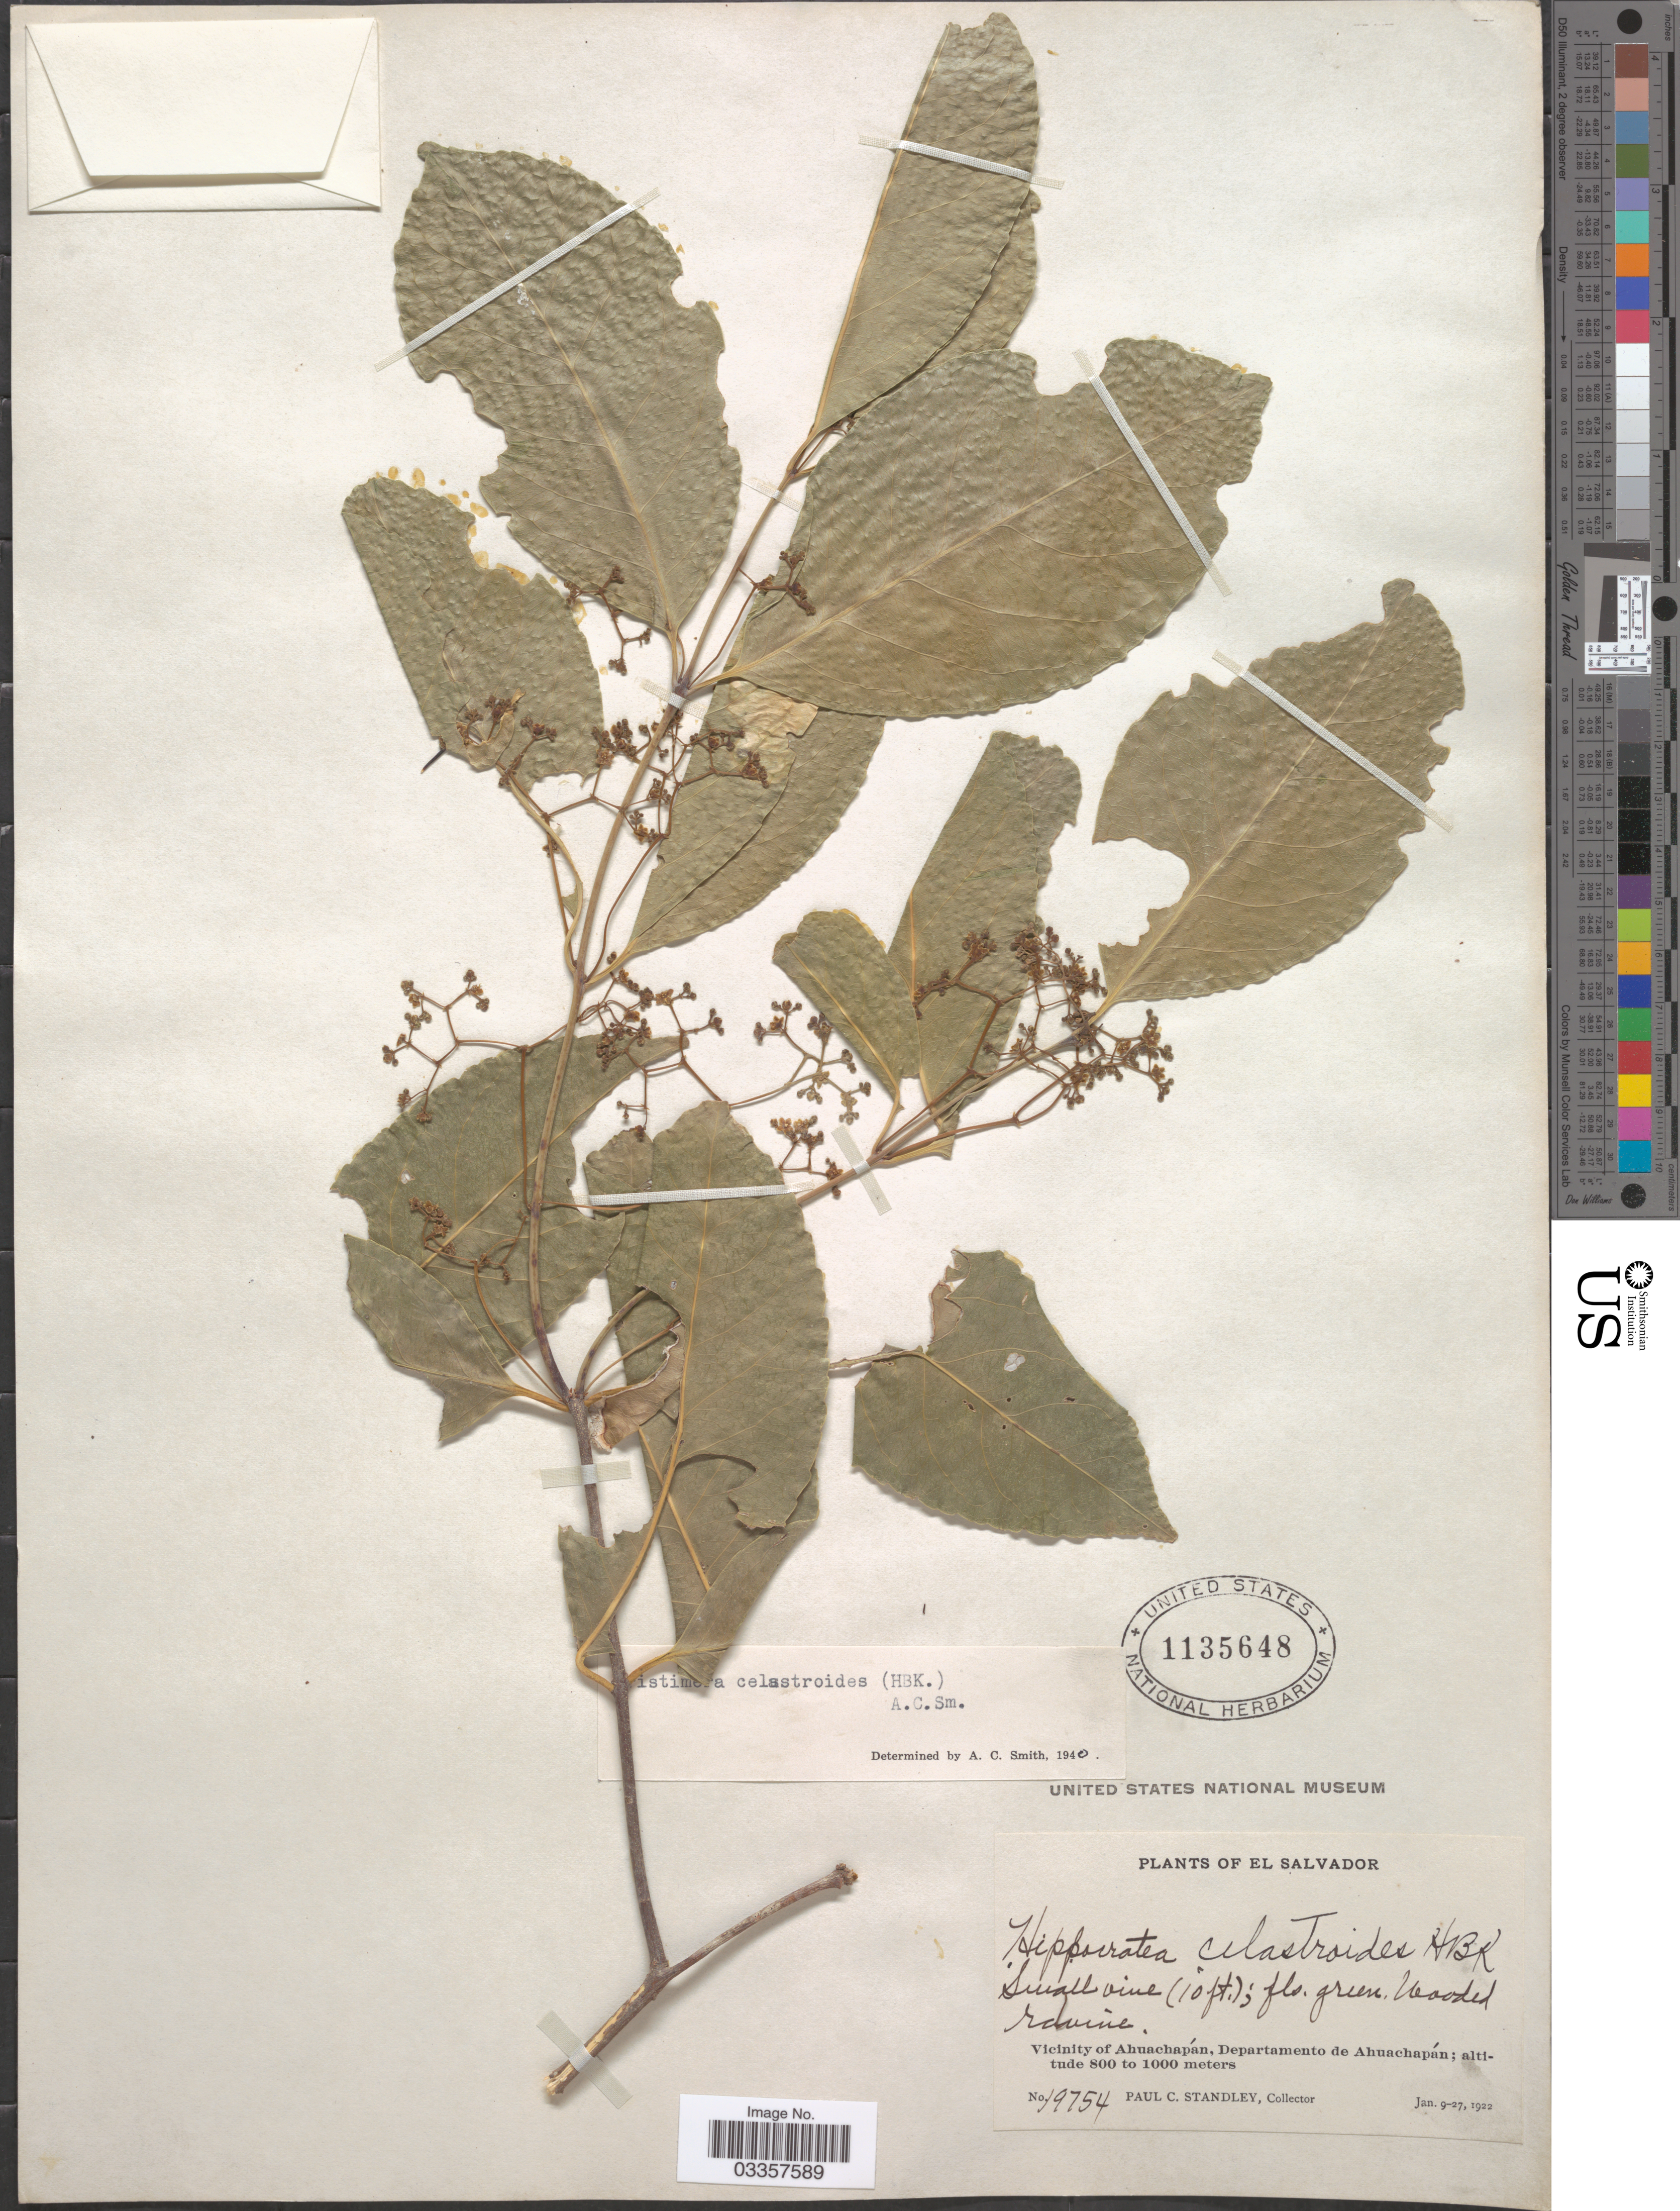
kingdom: Plantae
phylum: Tracheophyta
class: Magnoliopsida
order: Celastrales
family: Celastraceae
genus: Pristimera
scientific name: Pristimera celastroides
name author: (Kunth) A.C. Sm.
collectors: P. C. Standley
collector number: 19754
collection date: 1922-01-09/1922-01-27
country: El Salvador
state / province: Ahuachapan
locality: Vicinity of Ahuachapán, Departamento de Ahuachapán.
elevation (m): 800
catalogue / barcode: US 1135648